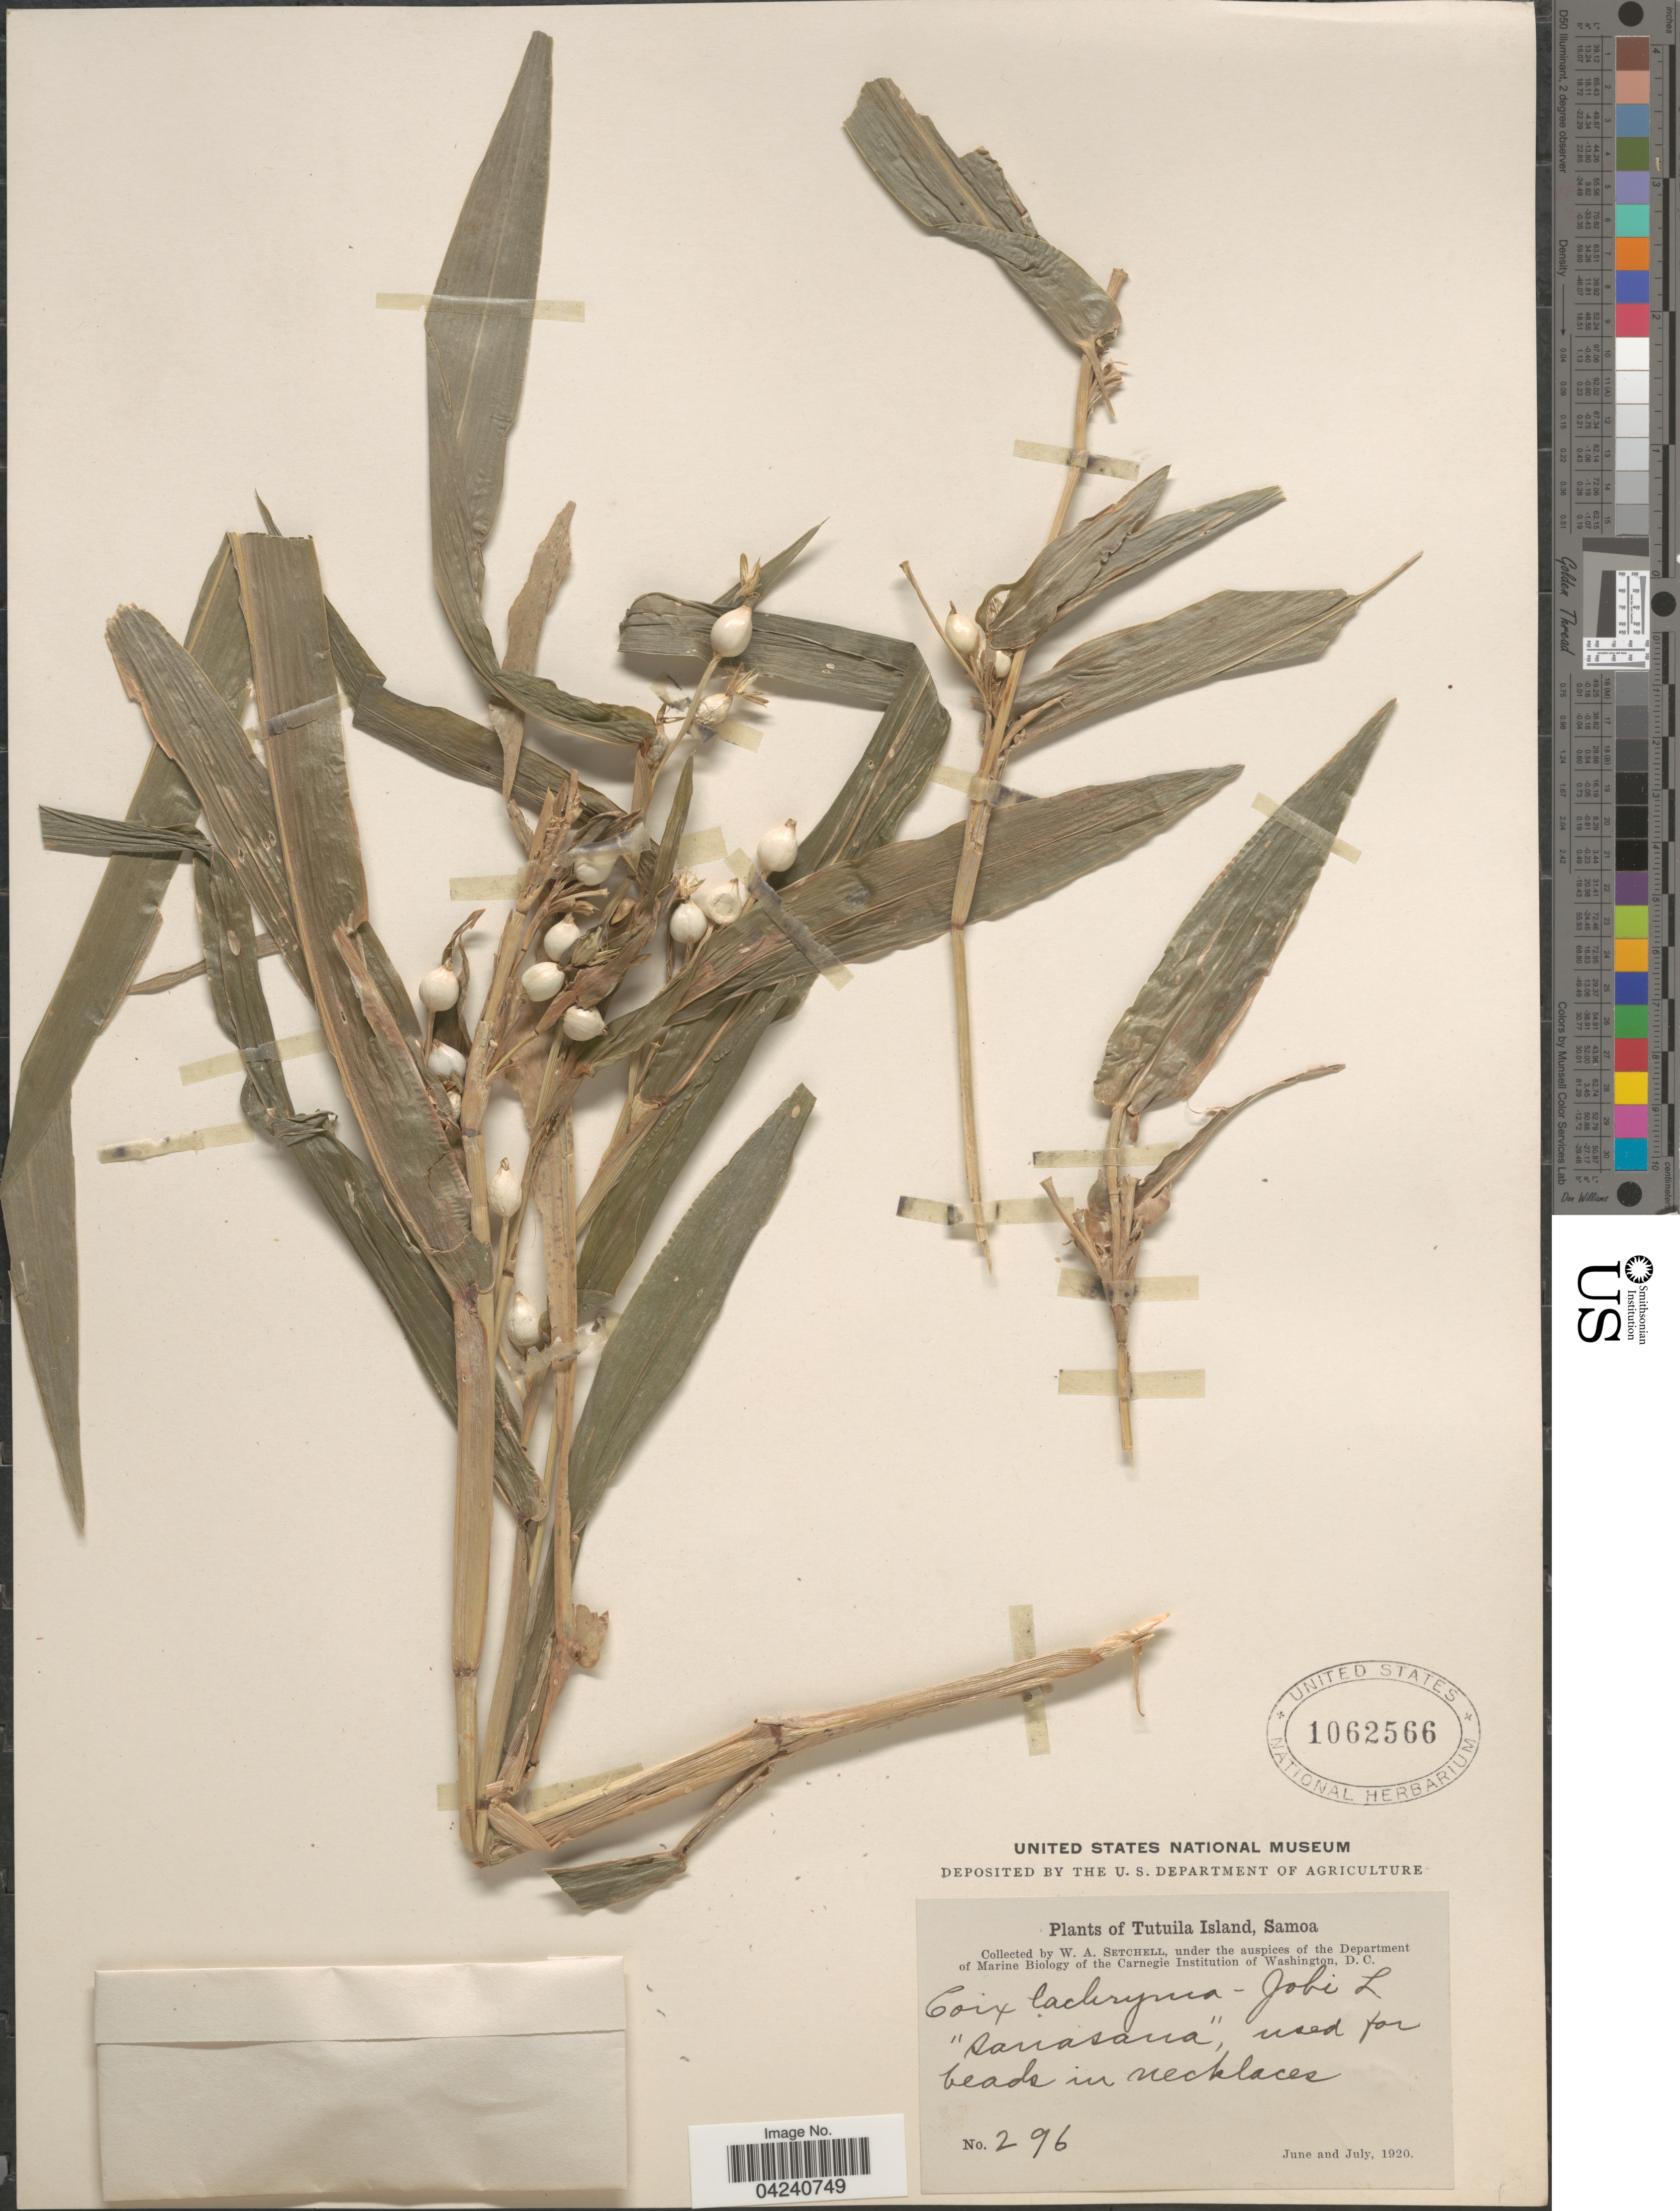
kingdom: Plantae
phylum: Tracheophyta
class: Liliopsida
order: Poales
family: Poaceae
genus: Coix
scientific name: Coix lacryma-jobi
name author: L.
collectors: W. Setchell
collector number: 296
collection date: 1920-06/1920-07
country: American Samoa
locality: Tutuila Island, Samoa.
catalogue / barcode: US 1062566